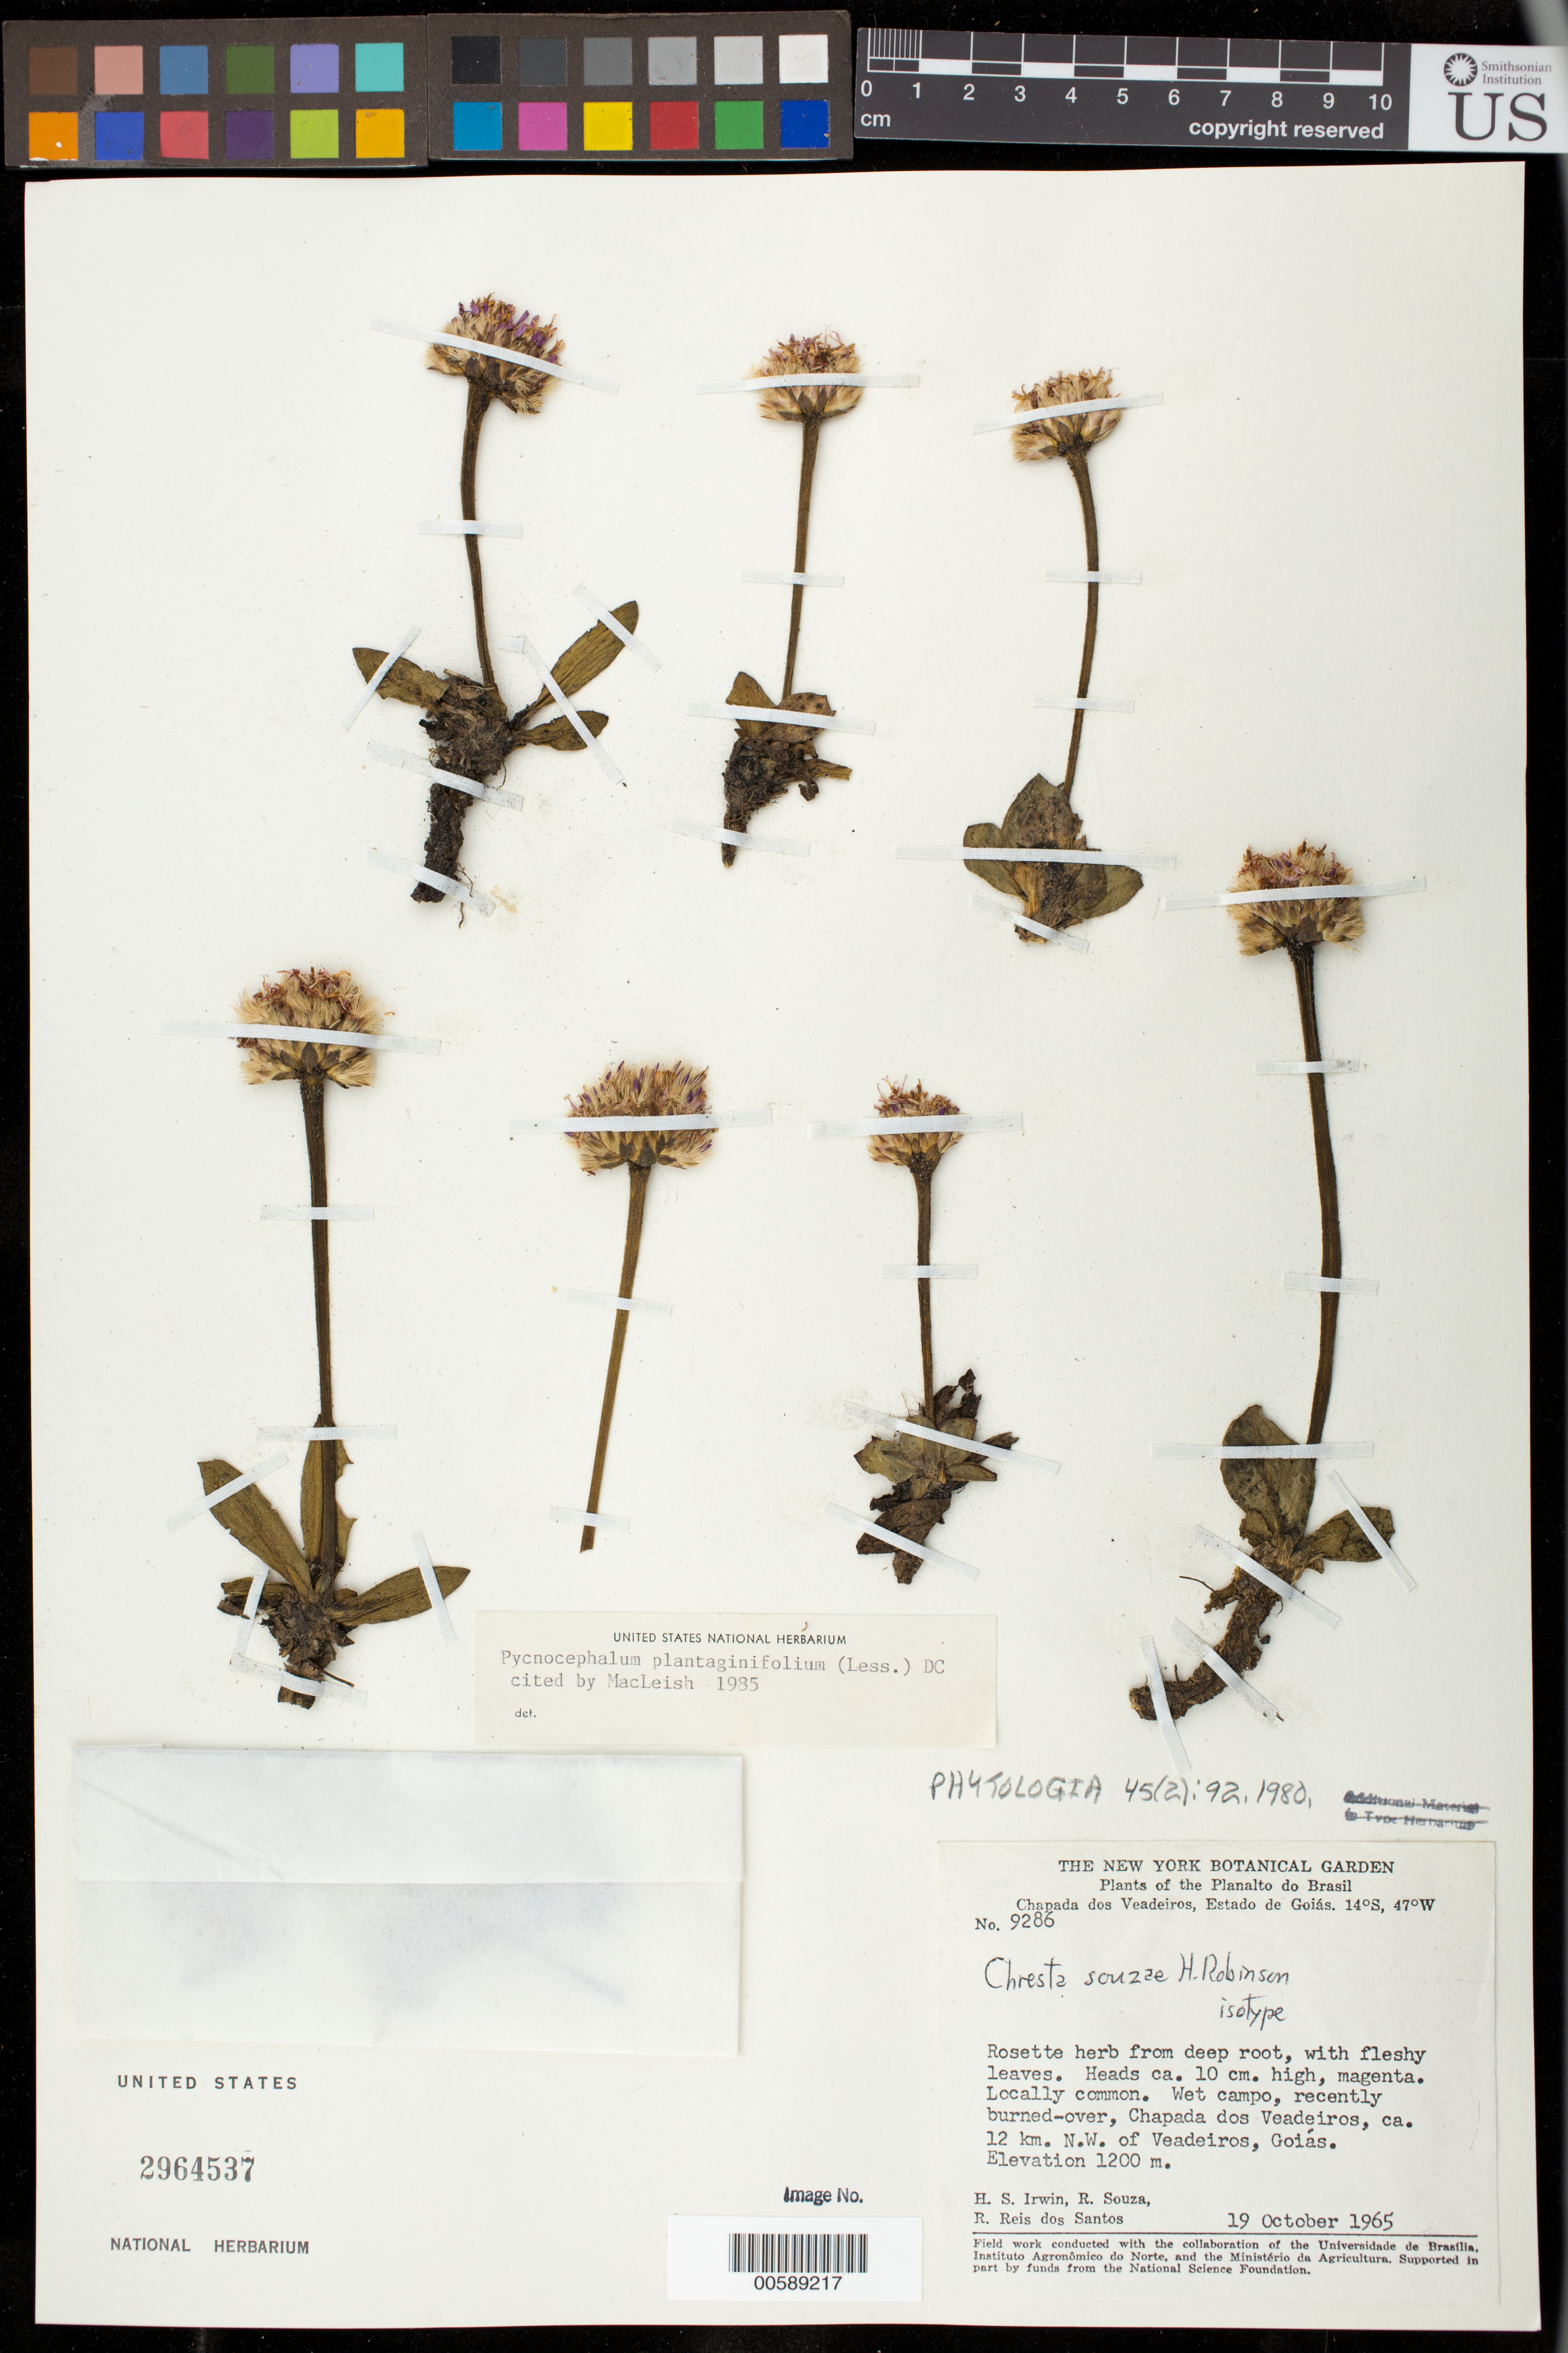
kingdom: Plantae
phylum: Tracheophyta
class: Magnoliopsida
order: Asterales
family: Asteraceae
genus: Chresta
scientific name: Chresta souzae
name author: H. Rob.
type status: Isotype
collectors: H. Irwin, R. Souza & R. Reis dos Santos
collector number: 9286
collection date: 1965-10-19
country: Brazil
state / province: Goiás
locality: Planalto do Brasil, Chapada dos Veadeiros, Wet campo, recently burned-over, Chapada dos veadeiros, ca. 12 km N.W. of Veadeiros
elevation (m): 1200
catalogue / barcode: US 2964537